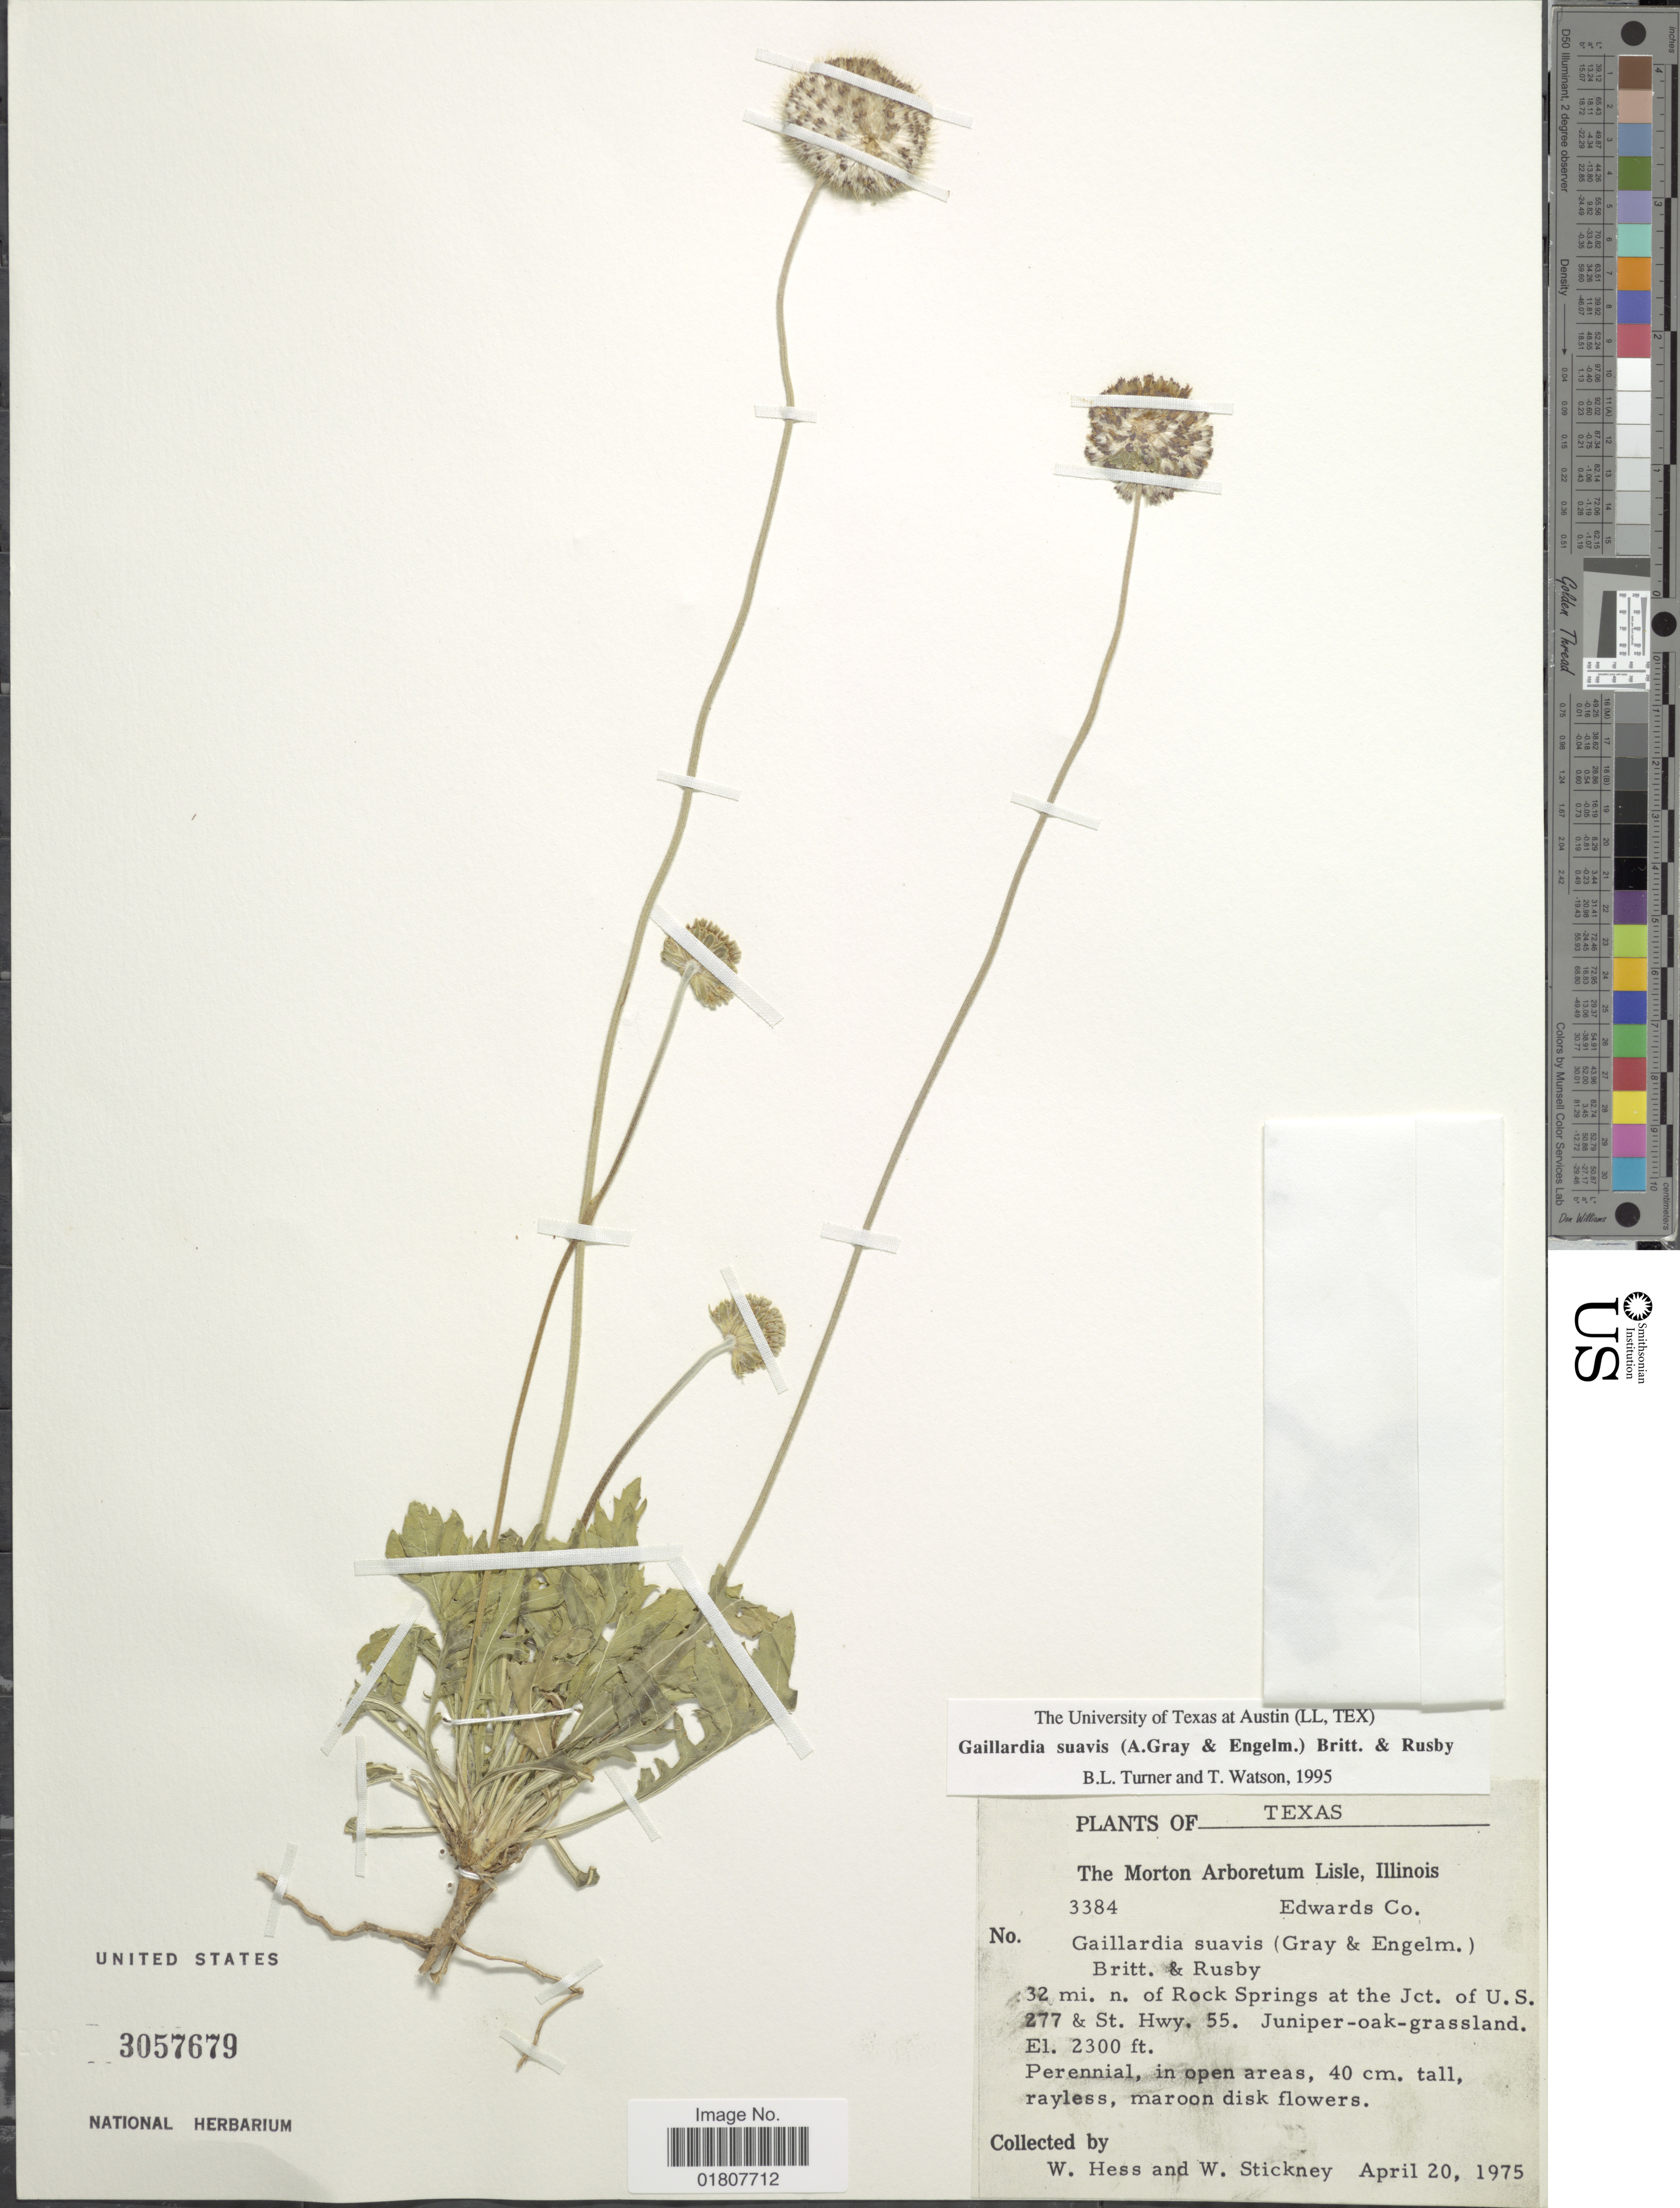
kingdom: Plantae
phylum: Tracheophyta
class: Magnoliopsida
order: Asterales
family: Asteraceae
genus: Gaillardia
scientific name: Gaillardia suavis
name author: (A. Gray & Engelm.) Britton & Rusby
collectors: W. Hess & W. Stickney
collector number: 3384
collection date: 1975-04-20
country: United States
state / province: Texas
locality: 32 mi. n. of Rock Springs at the Jct. of U.S. 277 & St. Hwy. 55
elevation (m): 701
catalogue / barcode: US 3057679